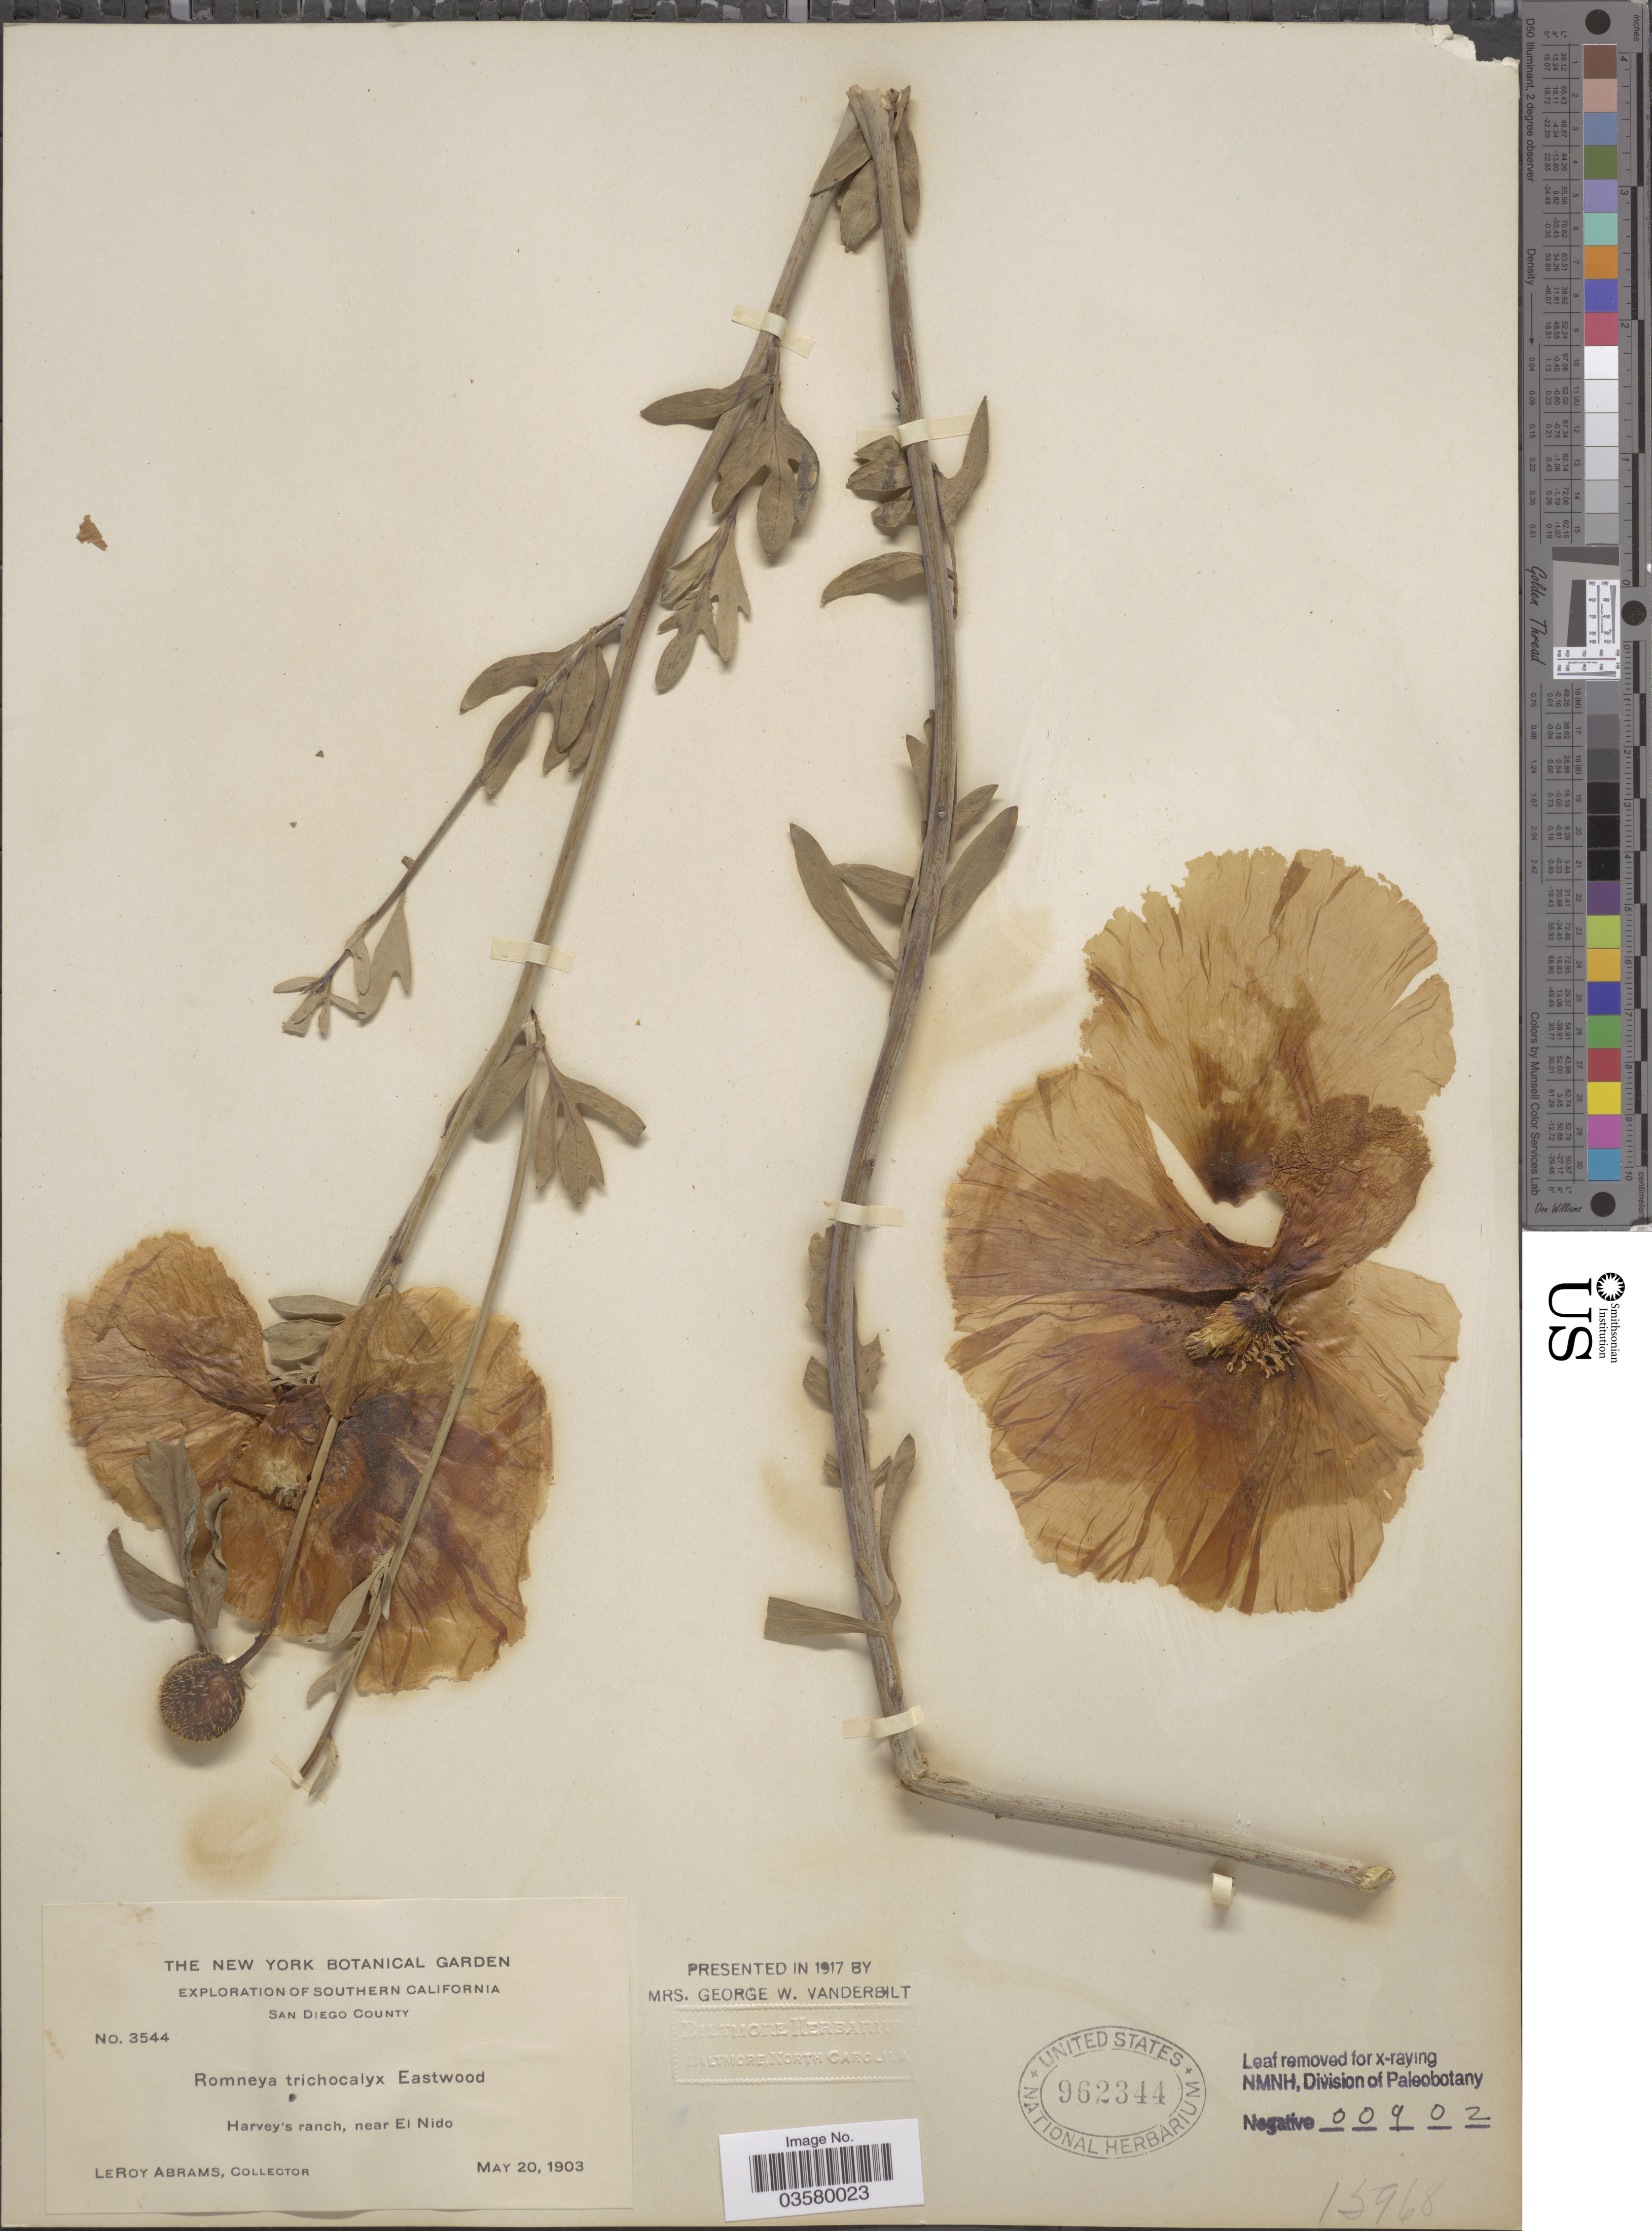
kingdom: Plantae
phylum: Tracheophyta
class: Magnoliopsida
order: Ranunculales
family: Papaveraceae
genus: Romneya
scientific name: Romneya trichocalyx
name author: Eastw.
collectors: L. Abrams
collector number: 3544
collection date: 1903-05-20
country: United States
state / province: California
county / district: San Diego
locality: Southern California, San Diego County. Harvey's ranch, near El Nido.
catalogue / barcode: US 962344